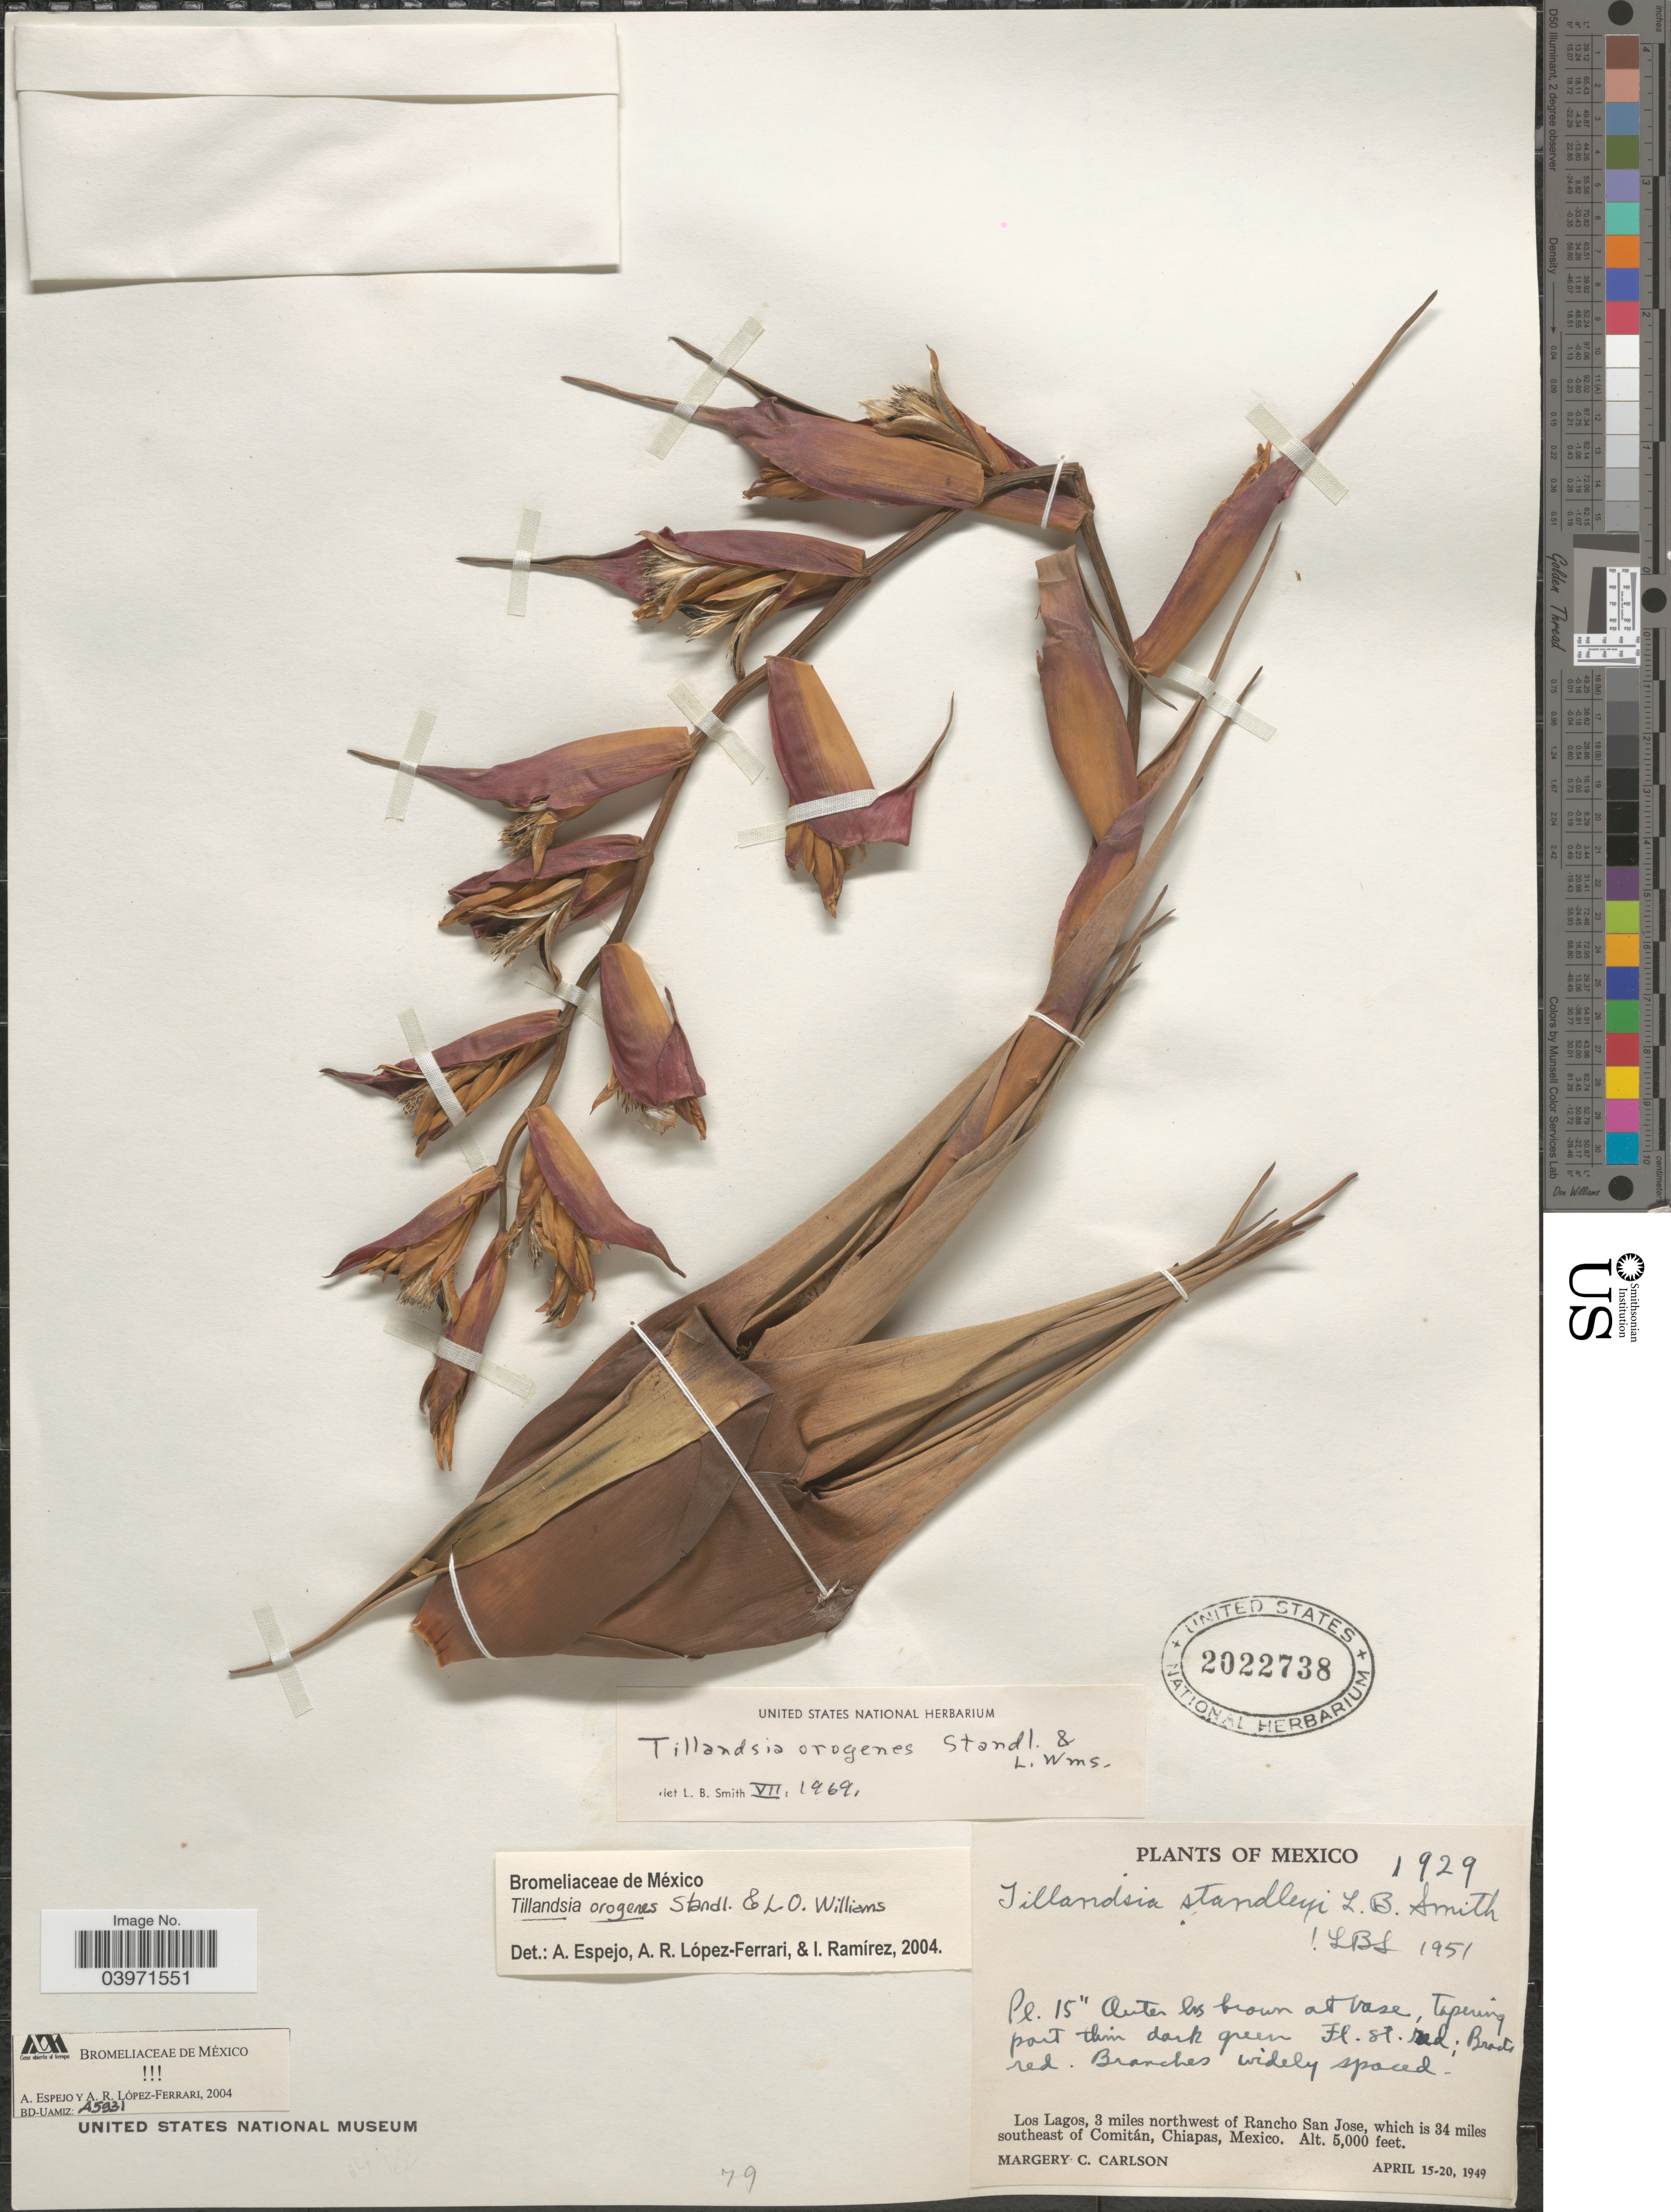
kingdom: Plantae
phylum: Tracheophyta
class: Liliopsida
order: Poales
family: Bromeliaceae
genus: Tillandsia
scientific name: Tillandsia orogenes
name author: Standl. & L.O. Williams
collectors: M. C. Carlson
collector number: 1929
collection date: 1949-04-15/1949-04-20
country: Mexico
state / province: Chiapas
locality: Los Lagos, 3 miles northwest of Rancho San Jose, which is 34 miles southeast of Comitán.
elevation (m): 1524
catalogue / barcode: US 2022738